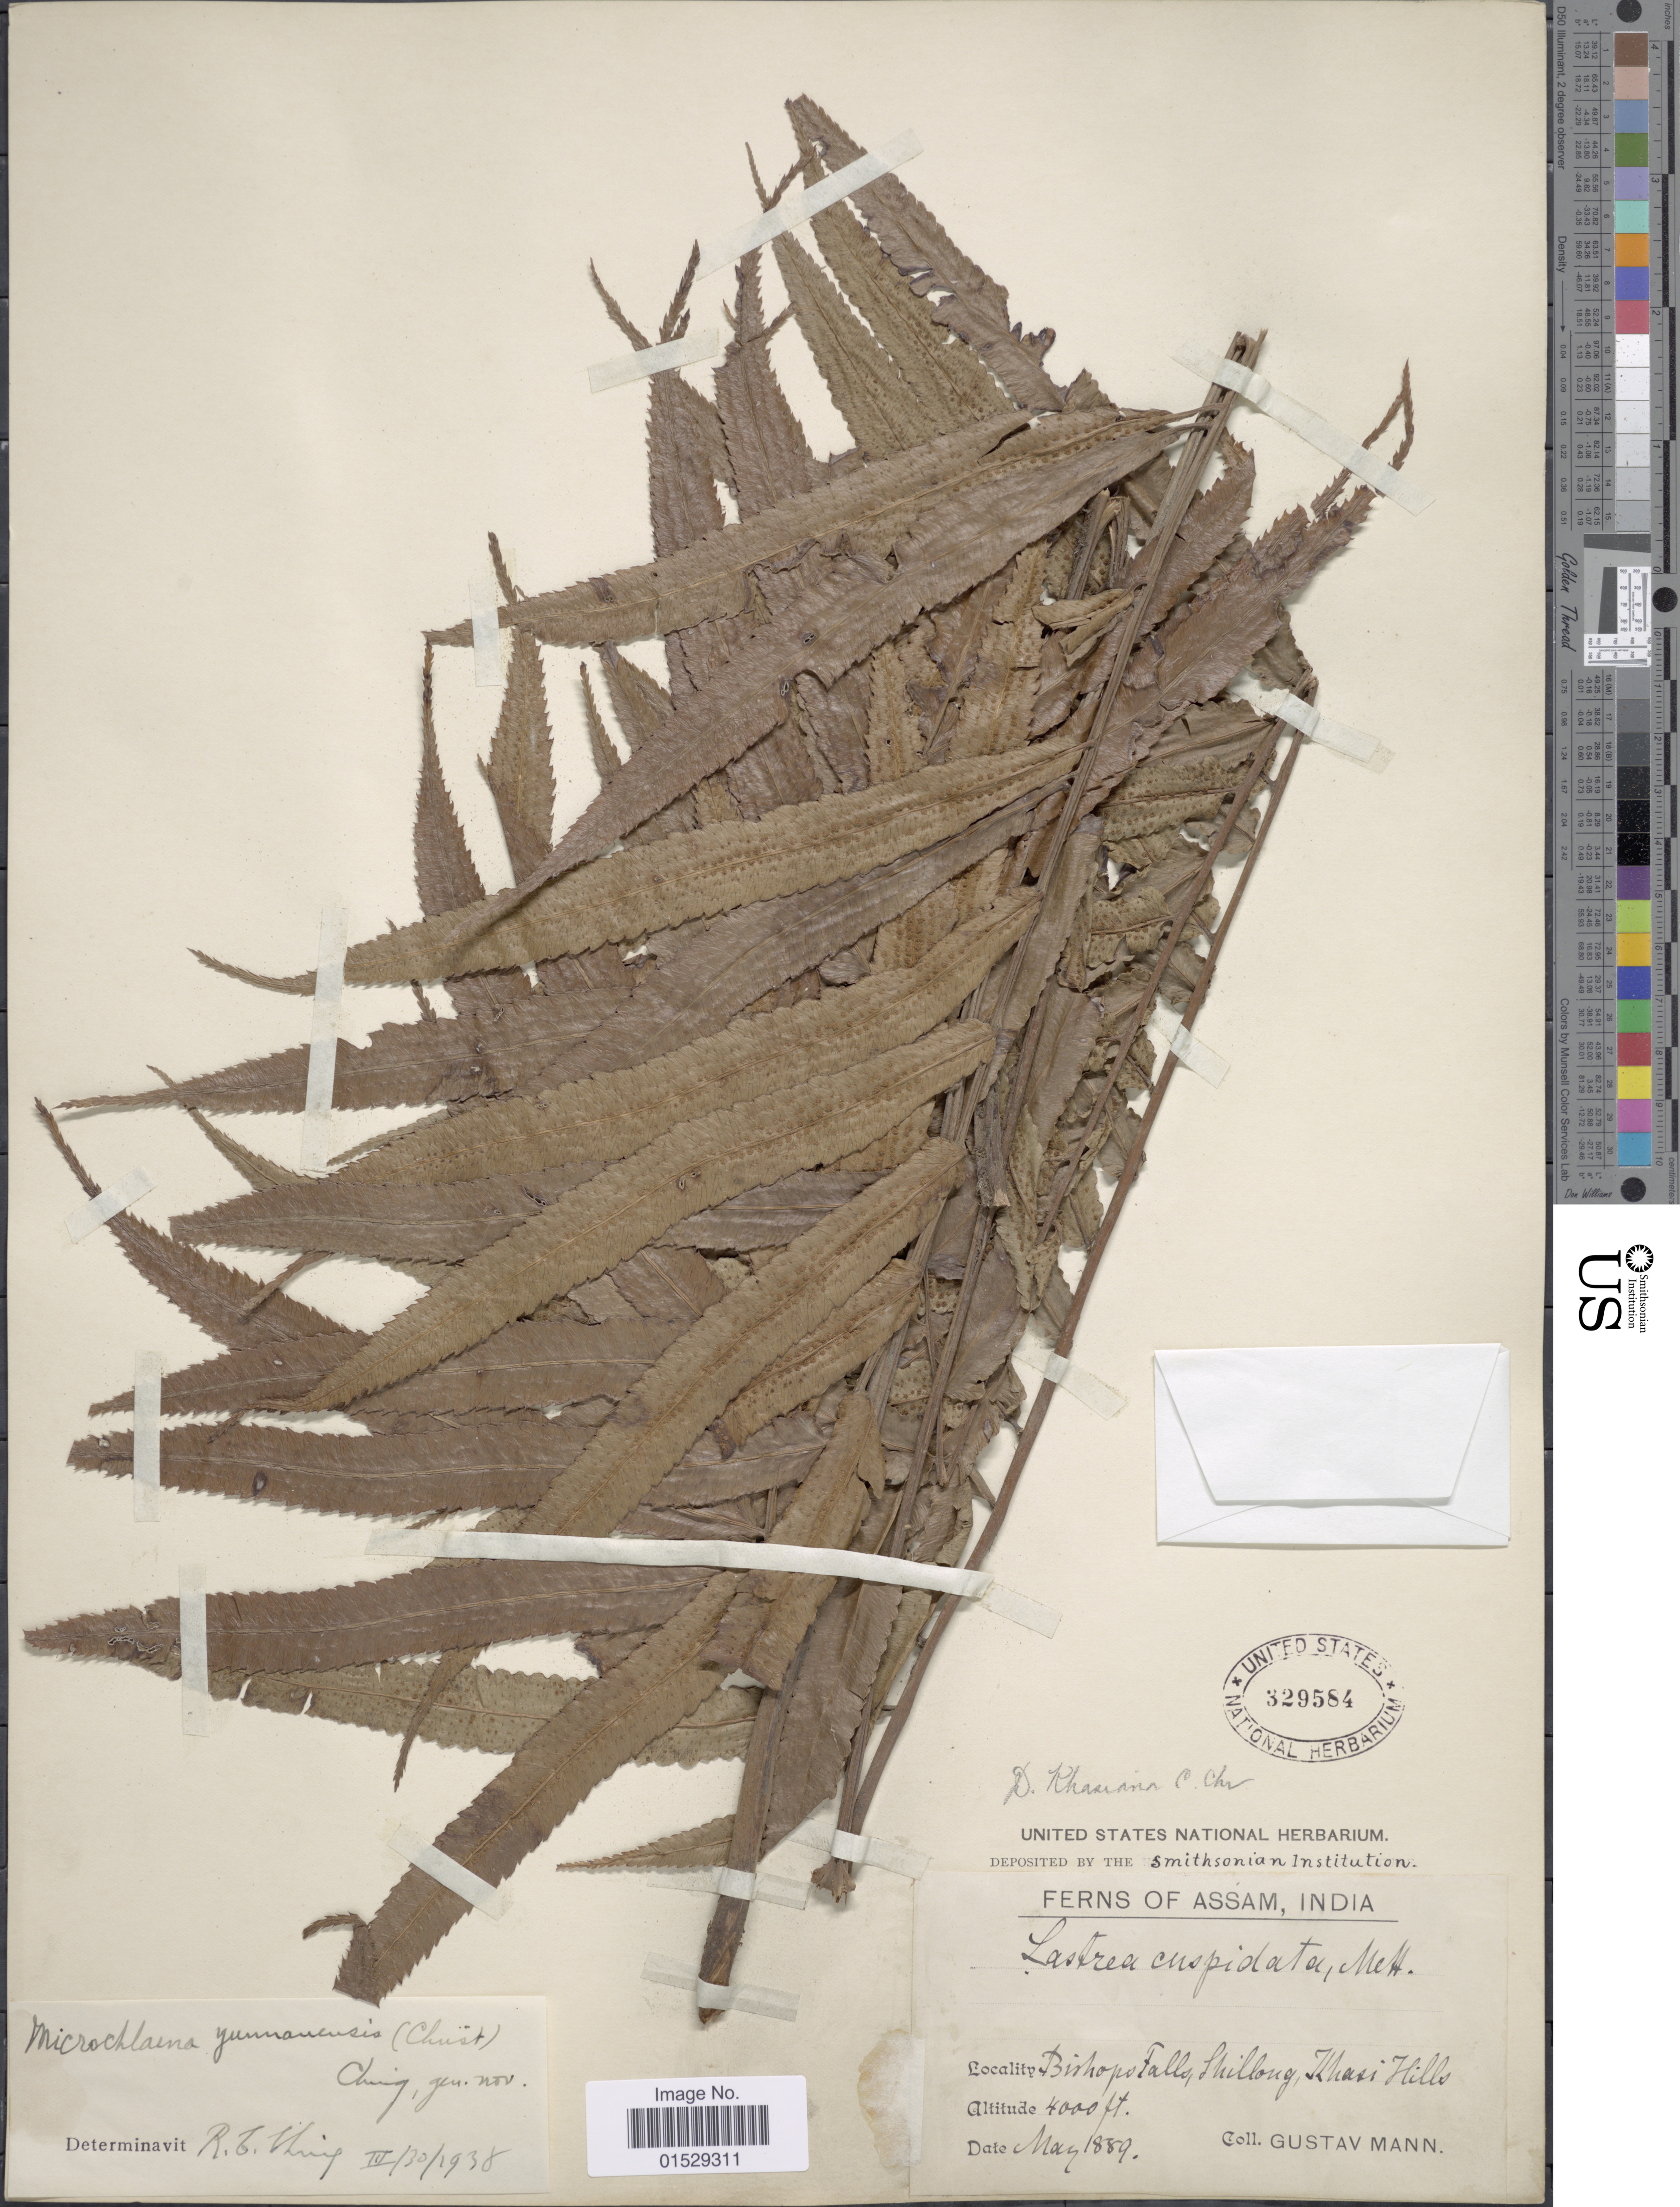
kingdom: Plantae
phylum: Tracheophyta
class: Polypodiopsida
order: Polypodiales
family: Athyriaceae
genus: Anisocampium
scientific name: Anisocampium cuspidatum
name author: (Mett. ex Bedd.) Yea C. Liu et al.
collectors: G. Mann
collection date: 1859-05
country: India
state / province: Meghalaya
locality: Bishops Falls, Shillong, Khasi Hills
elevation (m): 1219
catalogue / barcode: US 329584